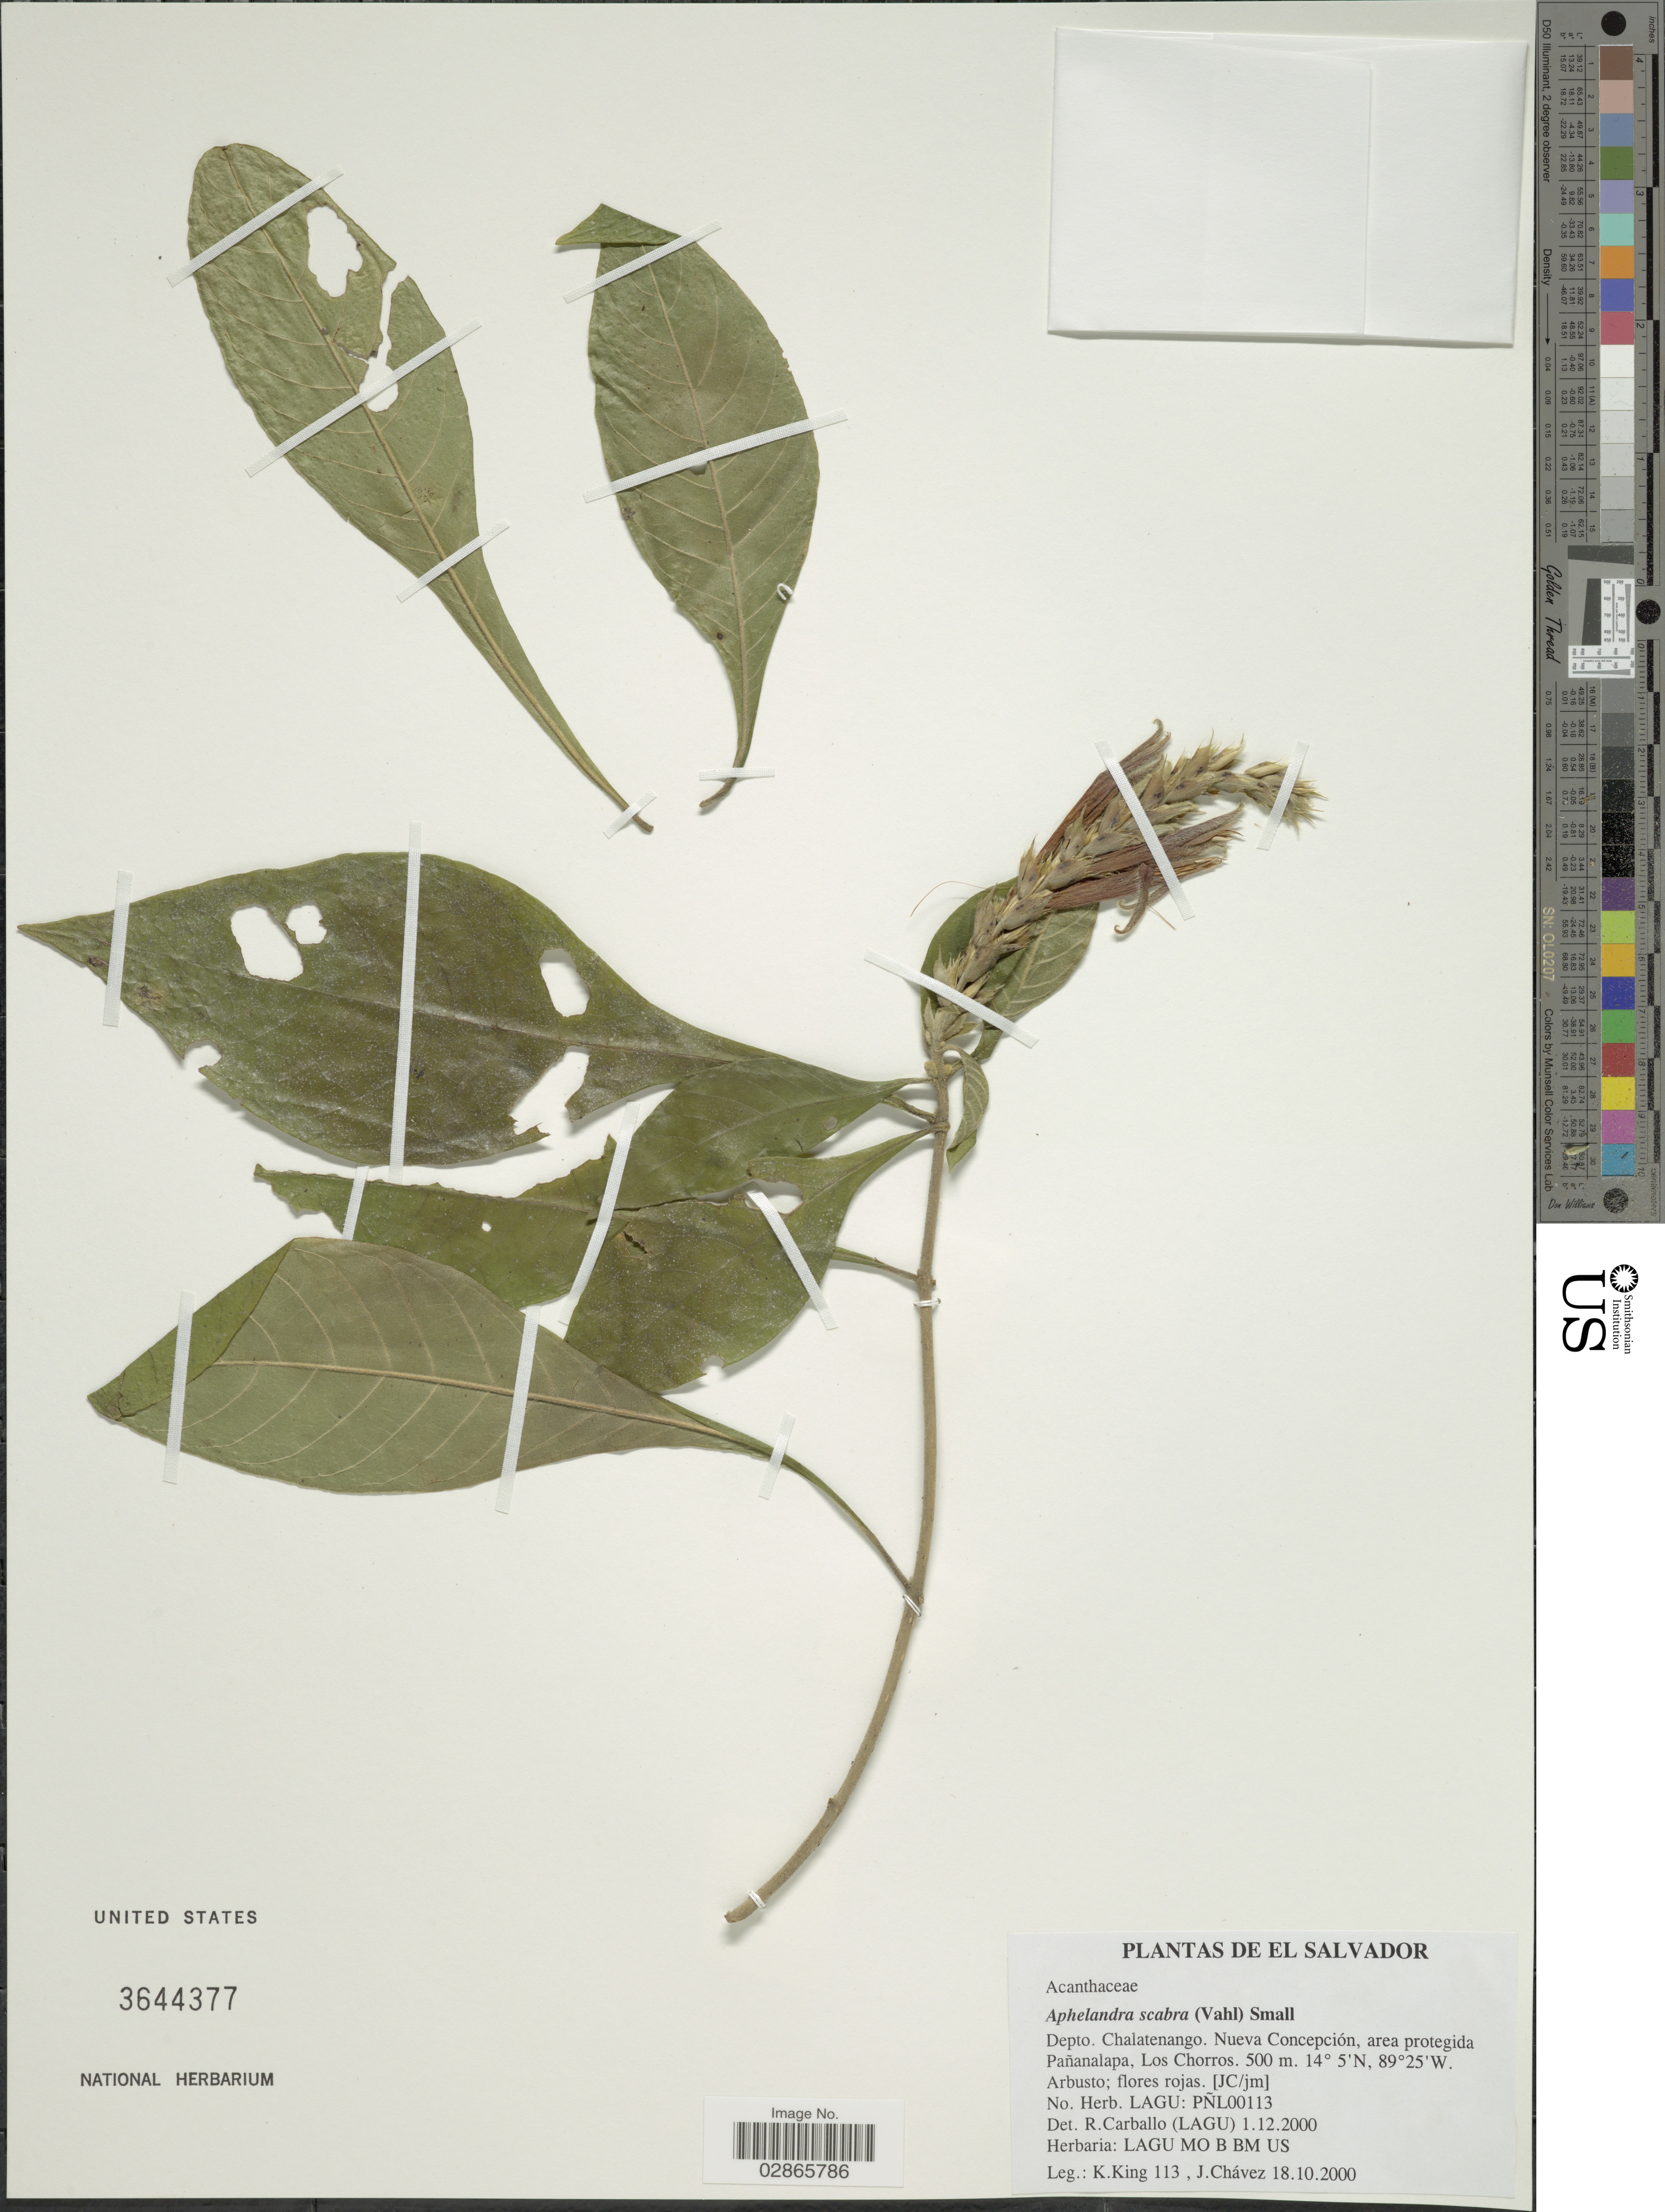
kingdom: Plantae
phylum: Tracheophyta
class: Magnoliopsida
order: Lamiales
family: Acanthaceae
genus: Aphelandra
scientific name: Aphelandra deppeana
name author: Schltdl. & Cham.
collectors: K. King & J. Chávez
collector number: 113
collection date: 2000-10-18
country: El Salvador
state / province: Chalatenango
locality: Depto. Chalatenango. Nueva Concepción, area protegida Pañanalapa, Los Chorros.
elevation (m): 500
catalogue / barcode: US 3644377